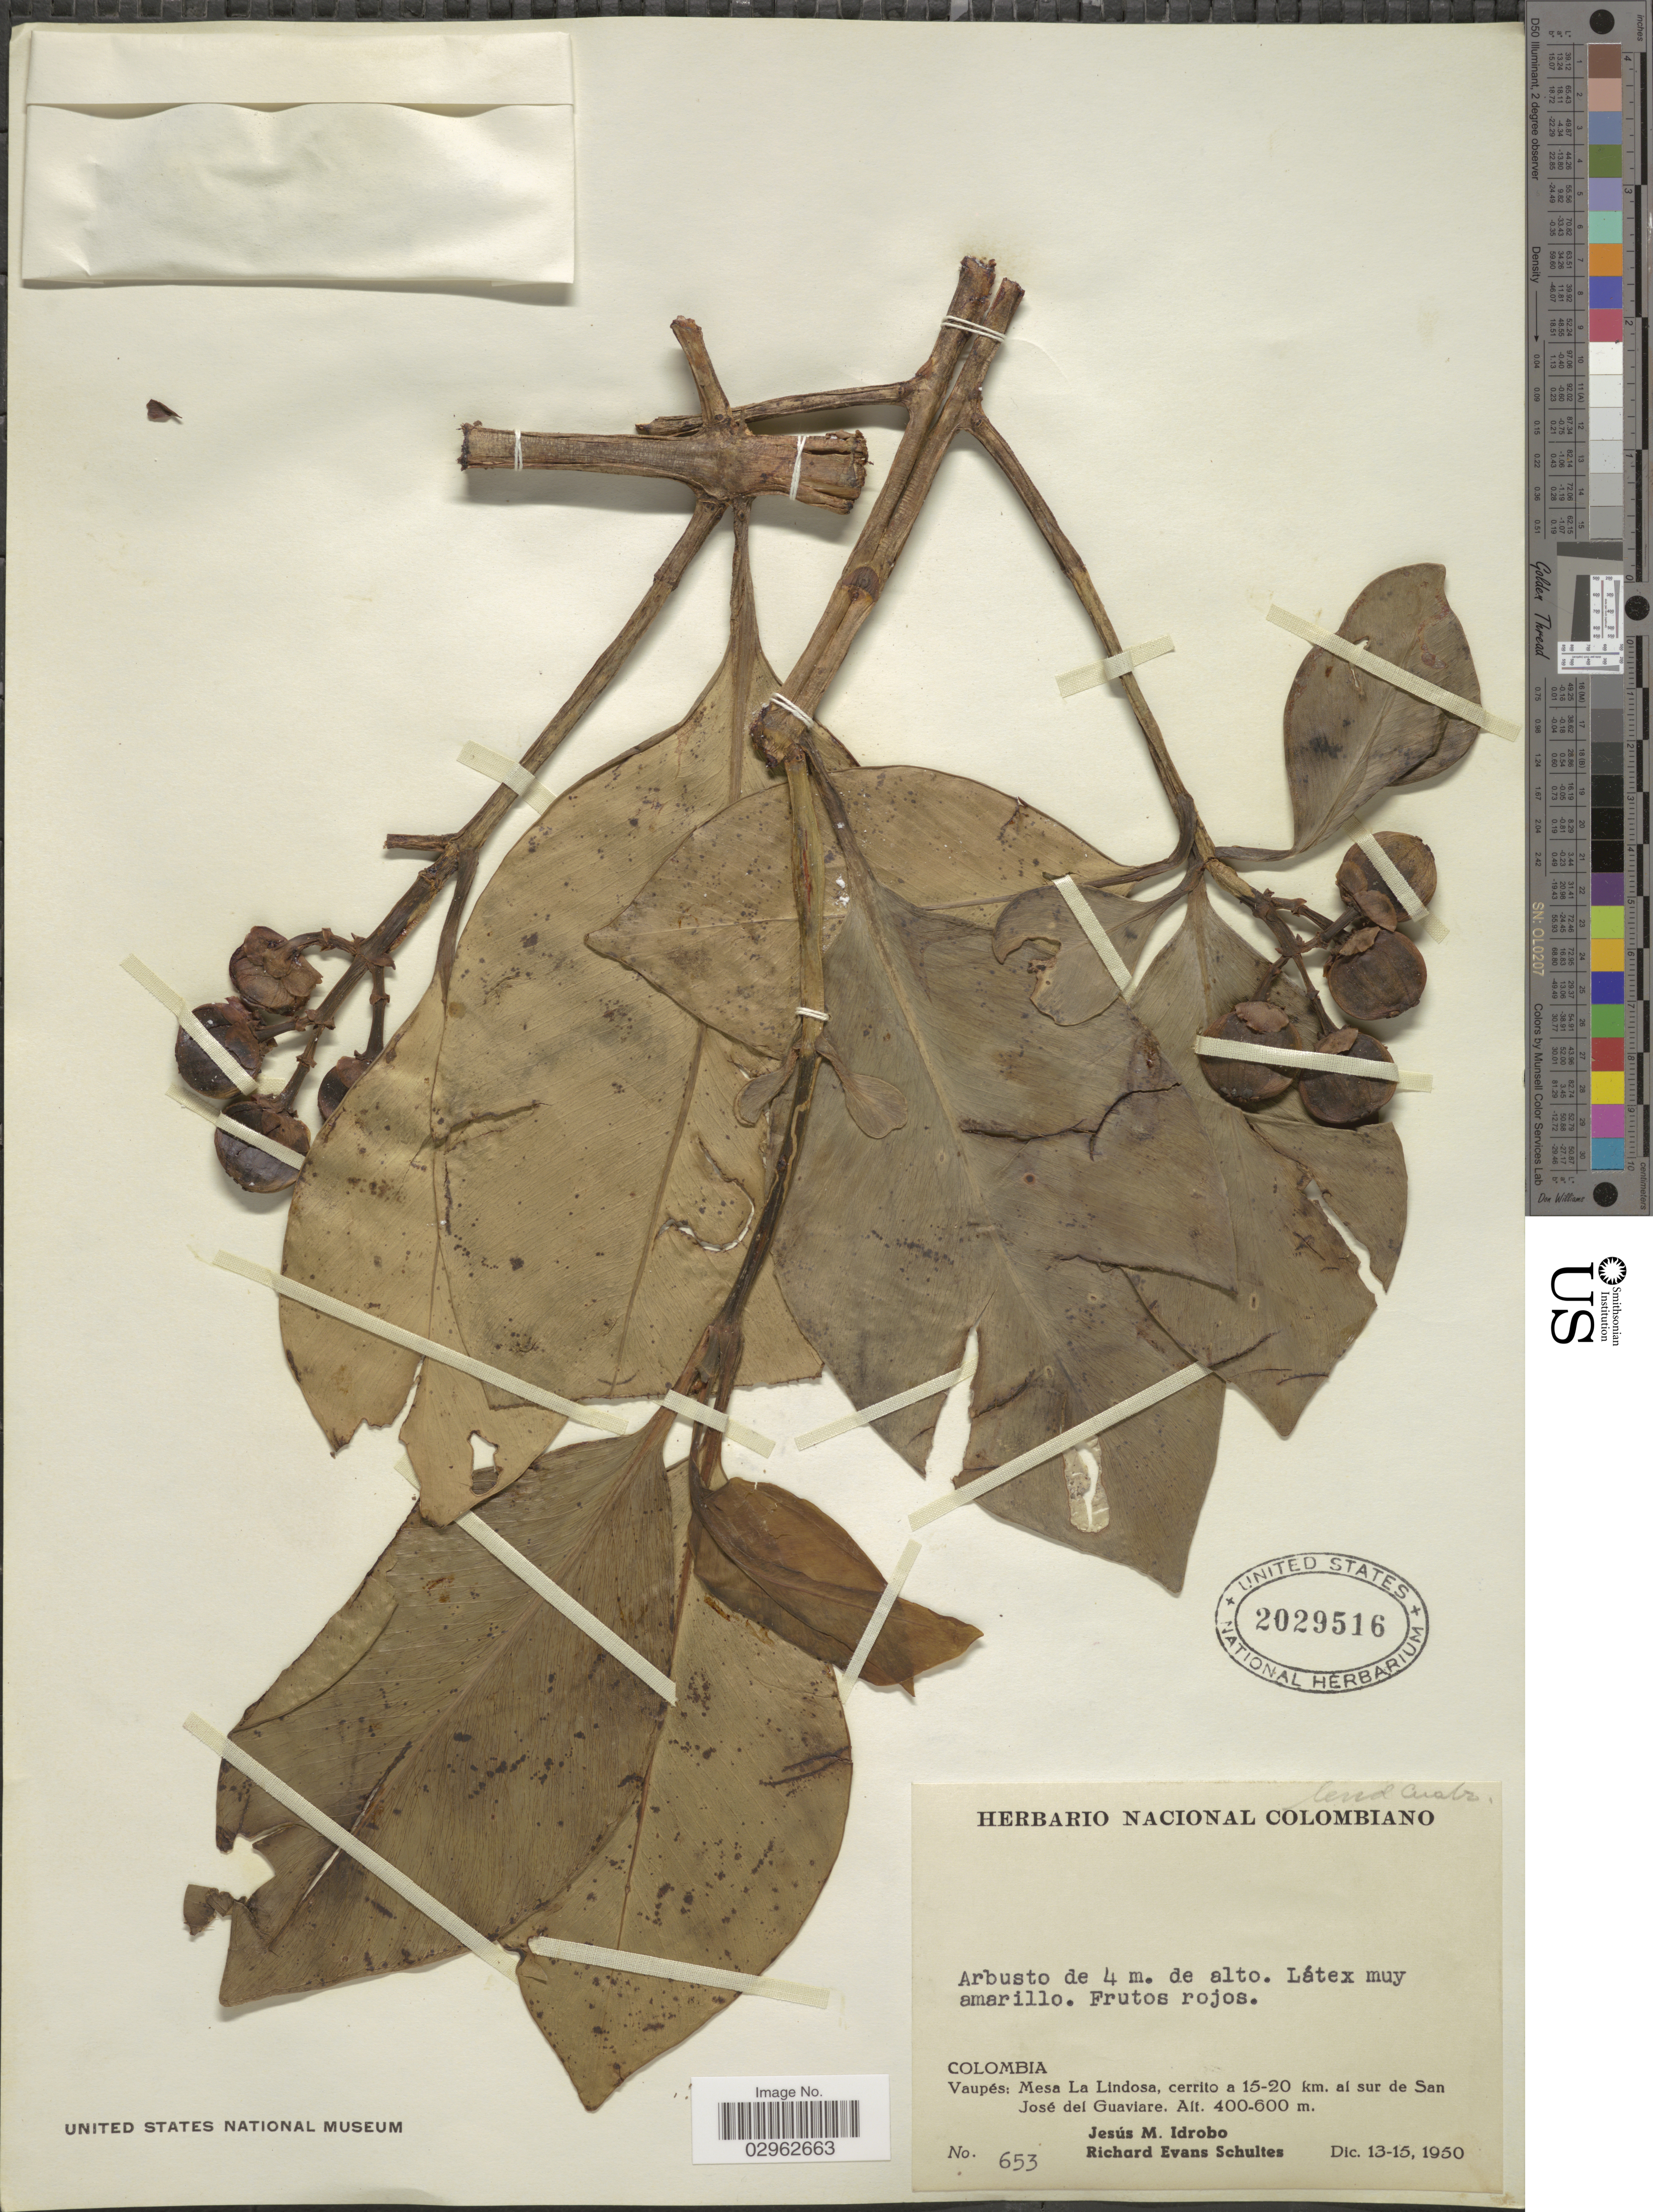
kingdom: Plantae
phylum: Tracheophyta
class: Magnoliopsida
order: Malpighiales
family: Clusiaceae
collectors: J. M. Idrobo & R. E. Schultes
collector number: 653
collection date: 1950-12-13/1950-12-15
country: Colombia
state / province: Vaupés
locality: Vaupés: Mesa La Lindosa, cerrito a 15-20 km. al sur de San José del Guaviare.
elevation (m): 400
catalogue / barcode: US 2029516